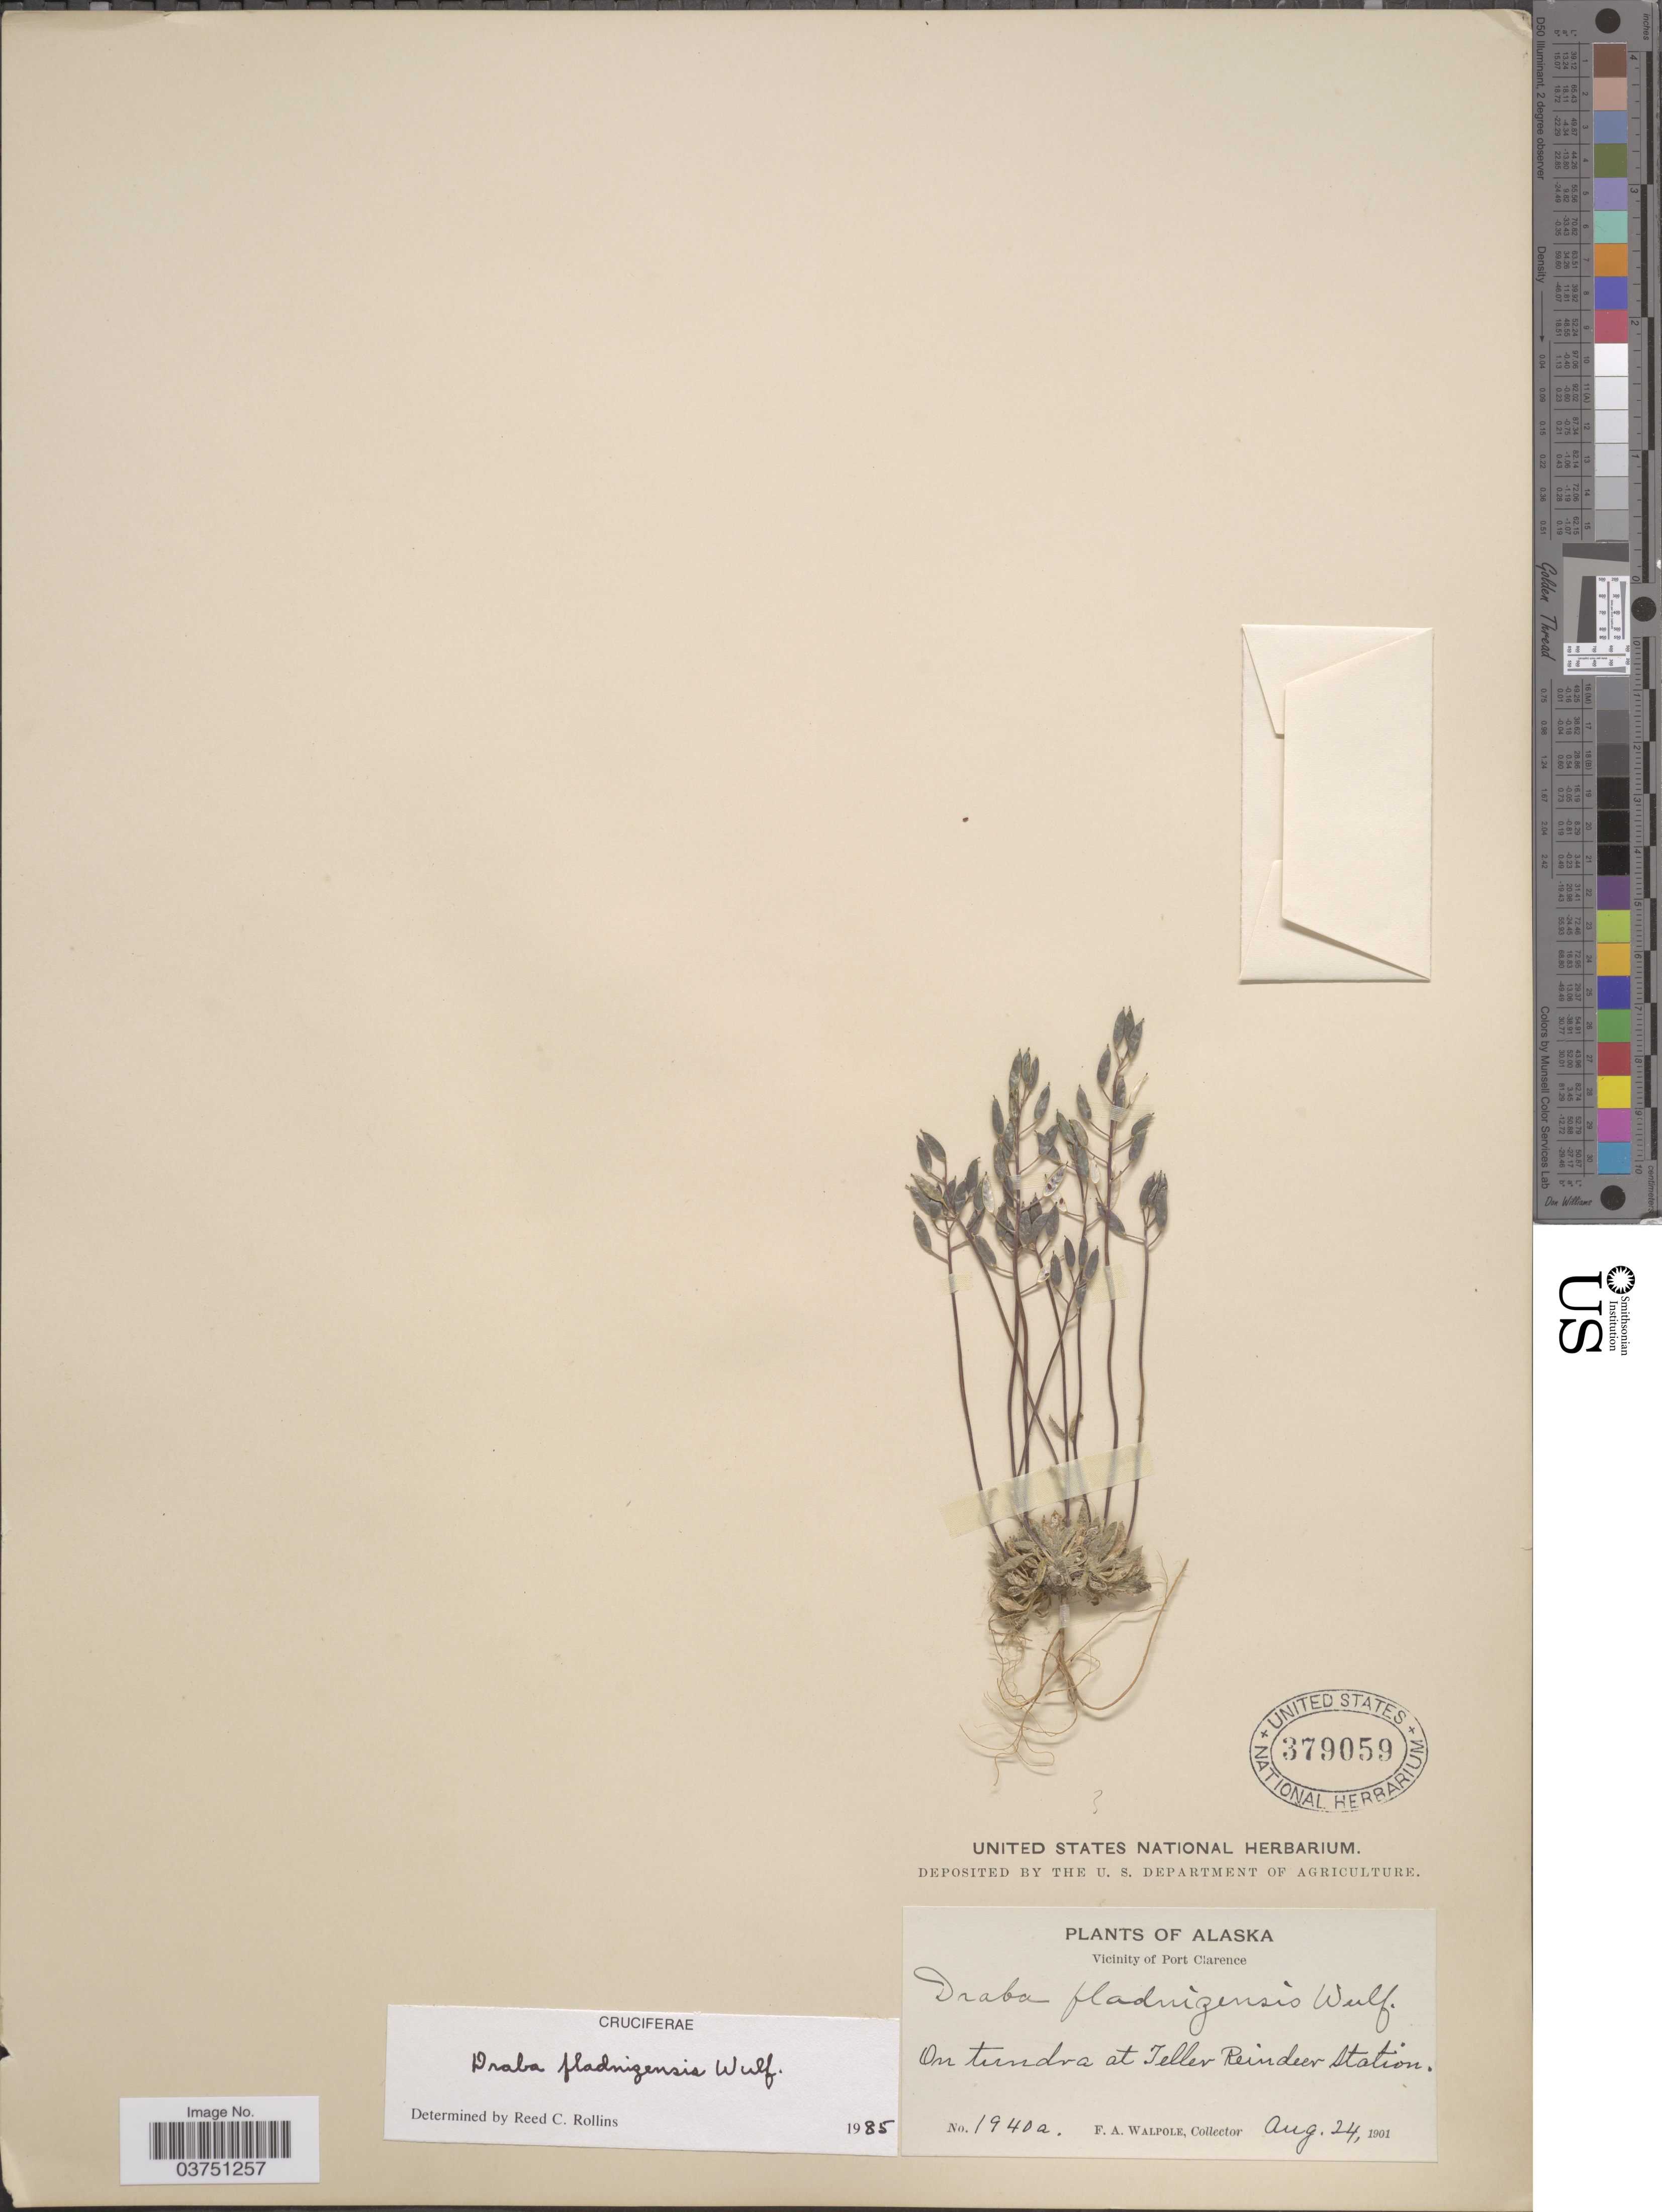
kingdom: Plantae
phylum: Tracheophyta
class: Magnoliopsida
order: Brassicales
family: Brassicaceae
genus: Draba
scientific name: Draba fladnizensis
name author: Wulfen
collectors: F. Walpole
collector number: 1940a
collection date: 1901-08-24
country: United States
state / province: Alaska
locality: Vicinity of Port Clarence; On tundra at Teller Reindeer Station.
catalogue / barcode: US 379059